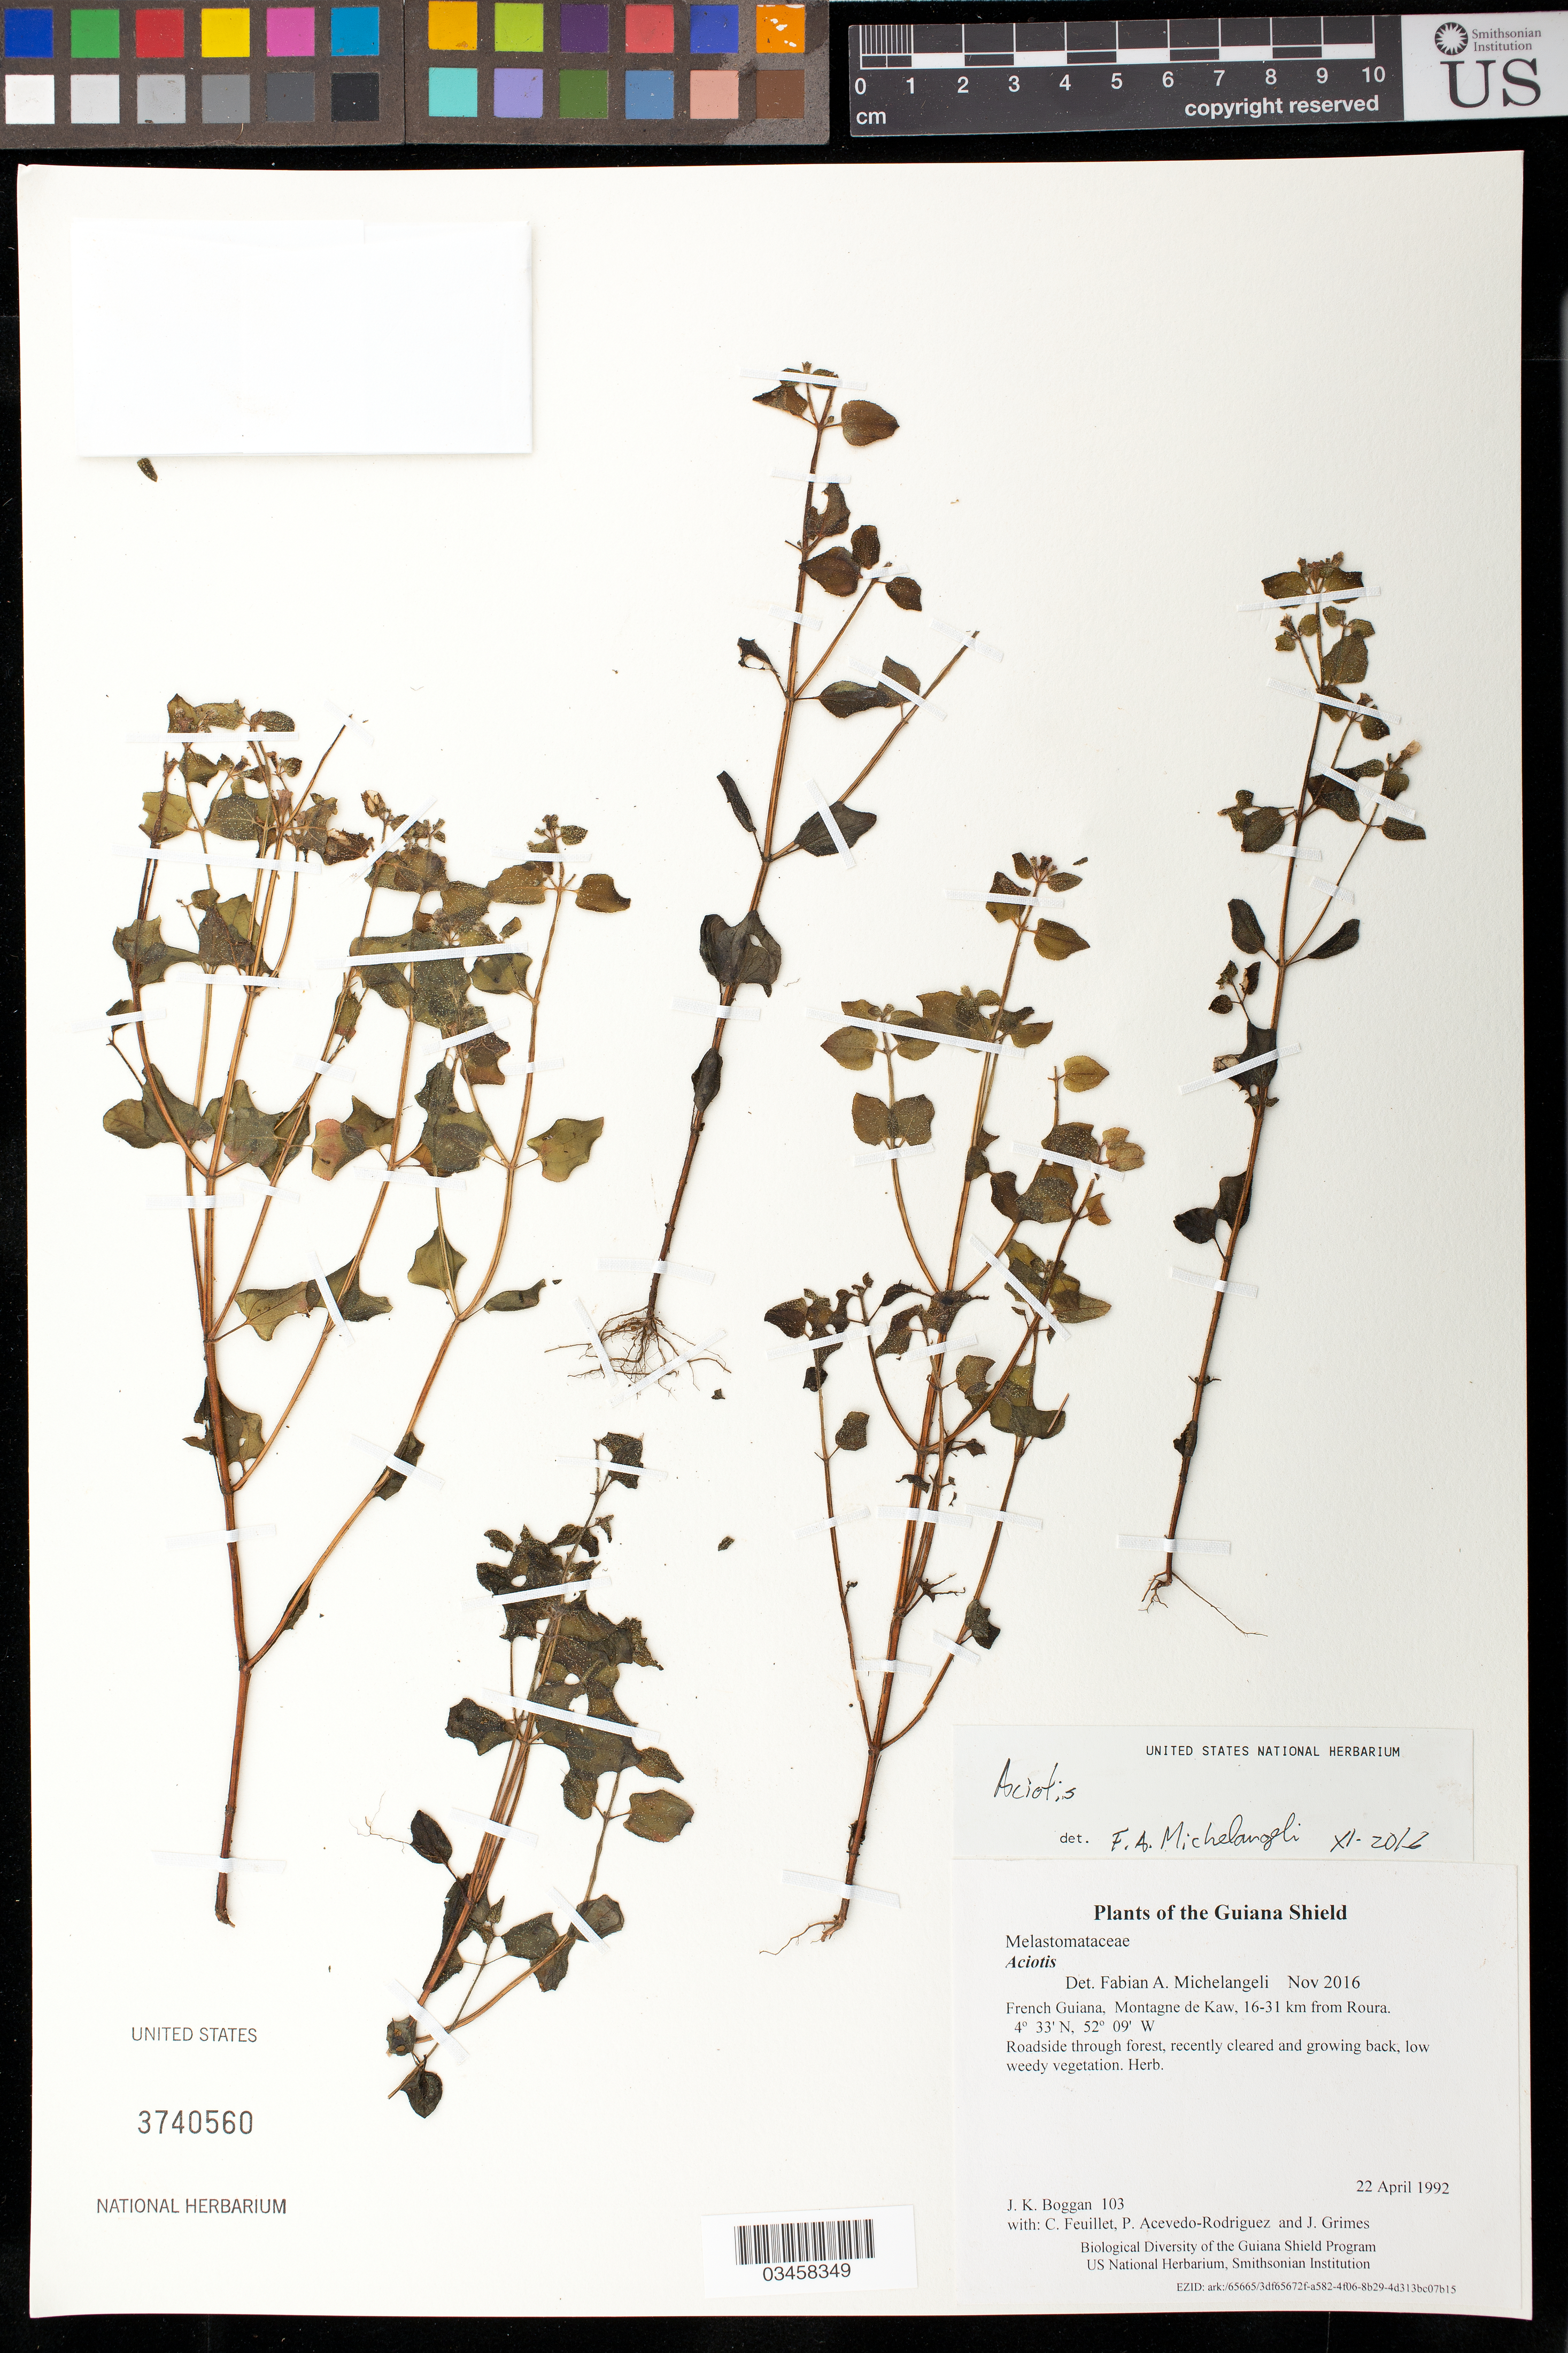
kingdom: Plantae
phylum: Tracheophyta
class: Magnoliopsida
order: Myrtales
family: Melastomataceae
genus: Appendicularia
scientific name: Appendicularia thymifolia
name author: (Bonpl.) DC.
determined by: Nunes da Silva, Diego, (RB), Jardim Botanico do Rio de Janeiro - Herbario (BRAZIL)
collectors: J. K. Boggan, C. Feuillet, P. Acevedo-Rodr. & J. Grimes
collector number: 103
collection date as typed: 22 April 1992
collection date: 1992-04-22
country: French Guiana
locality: Montagne de Kaw, 16-31 km from Roura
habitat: Roadside through forest, recently cleared and growing back, low weedy vegetation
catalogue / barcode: US 3740560